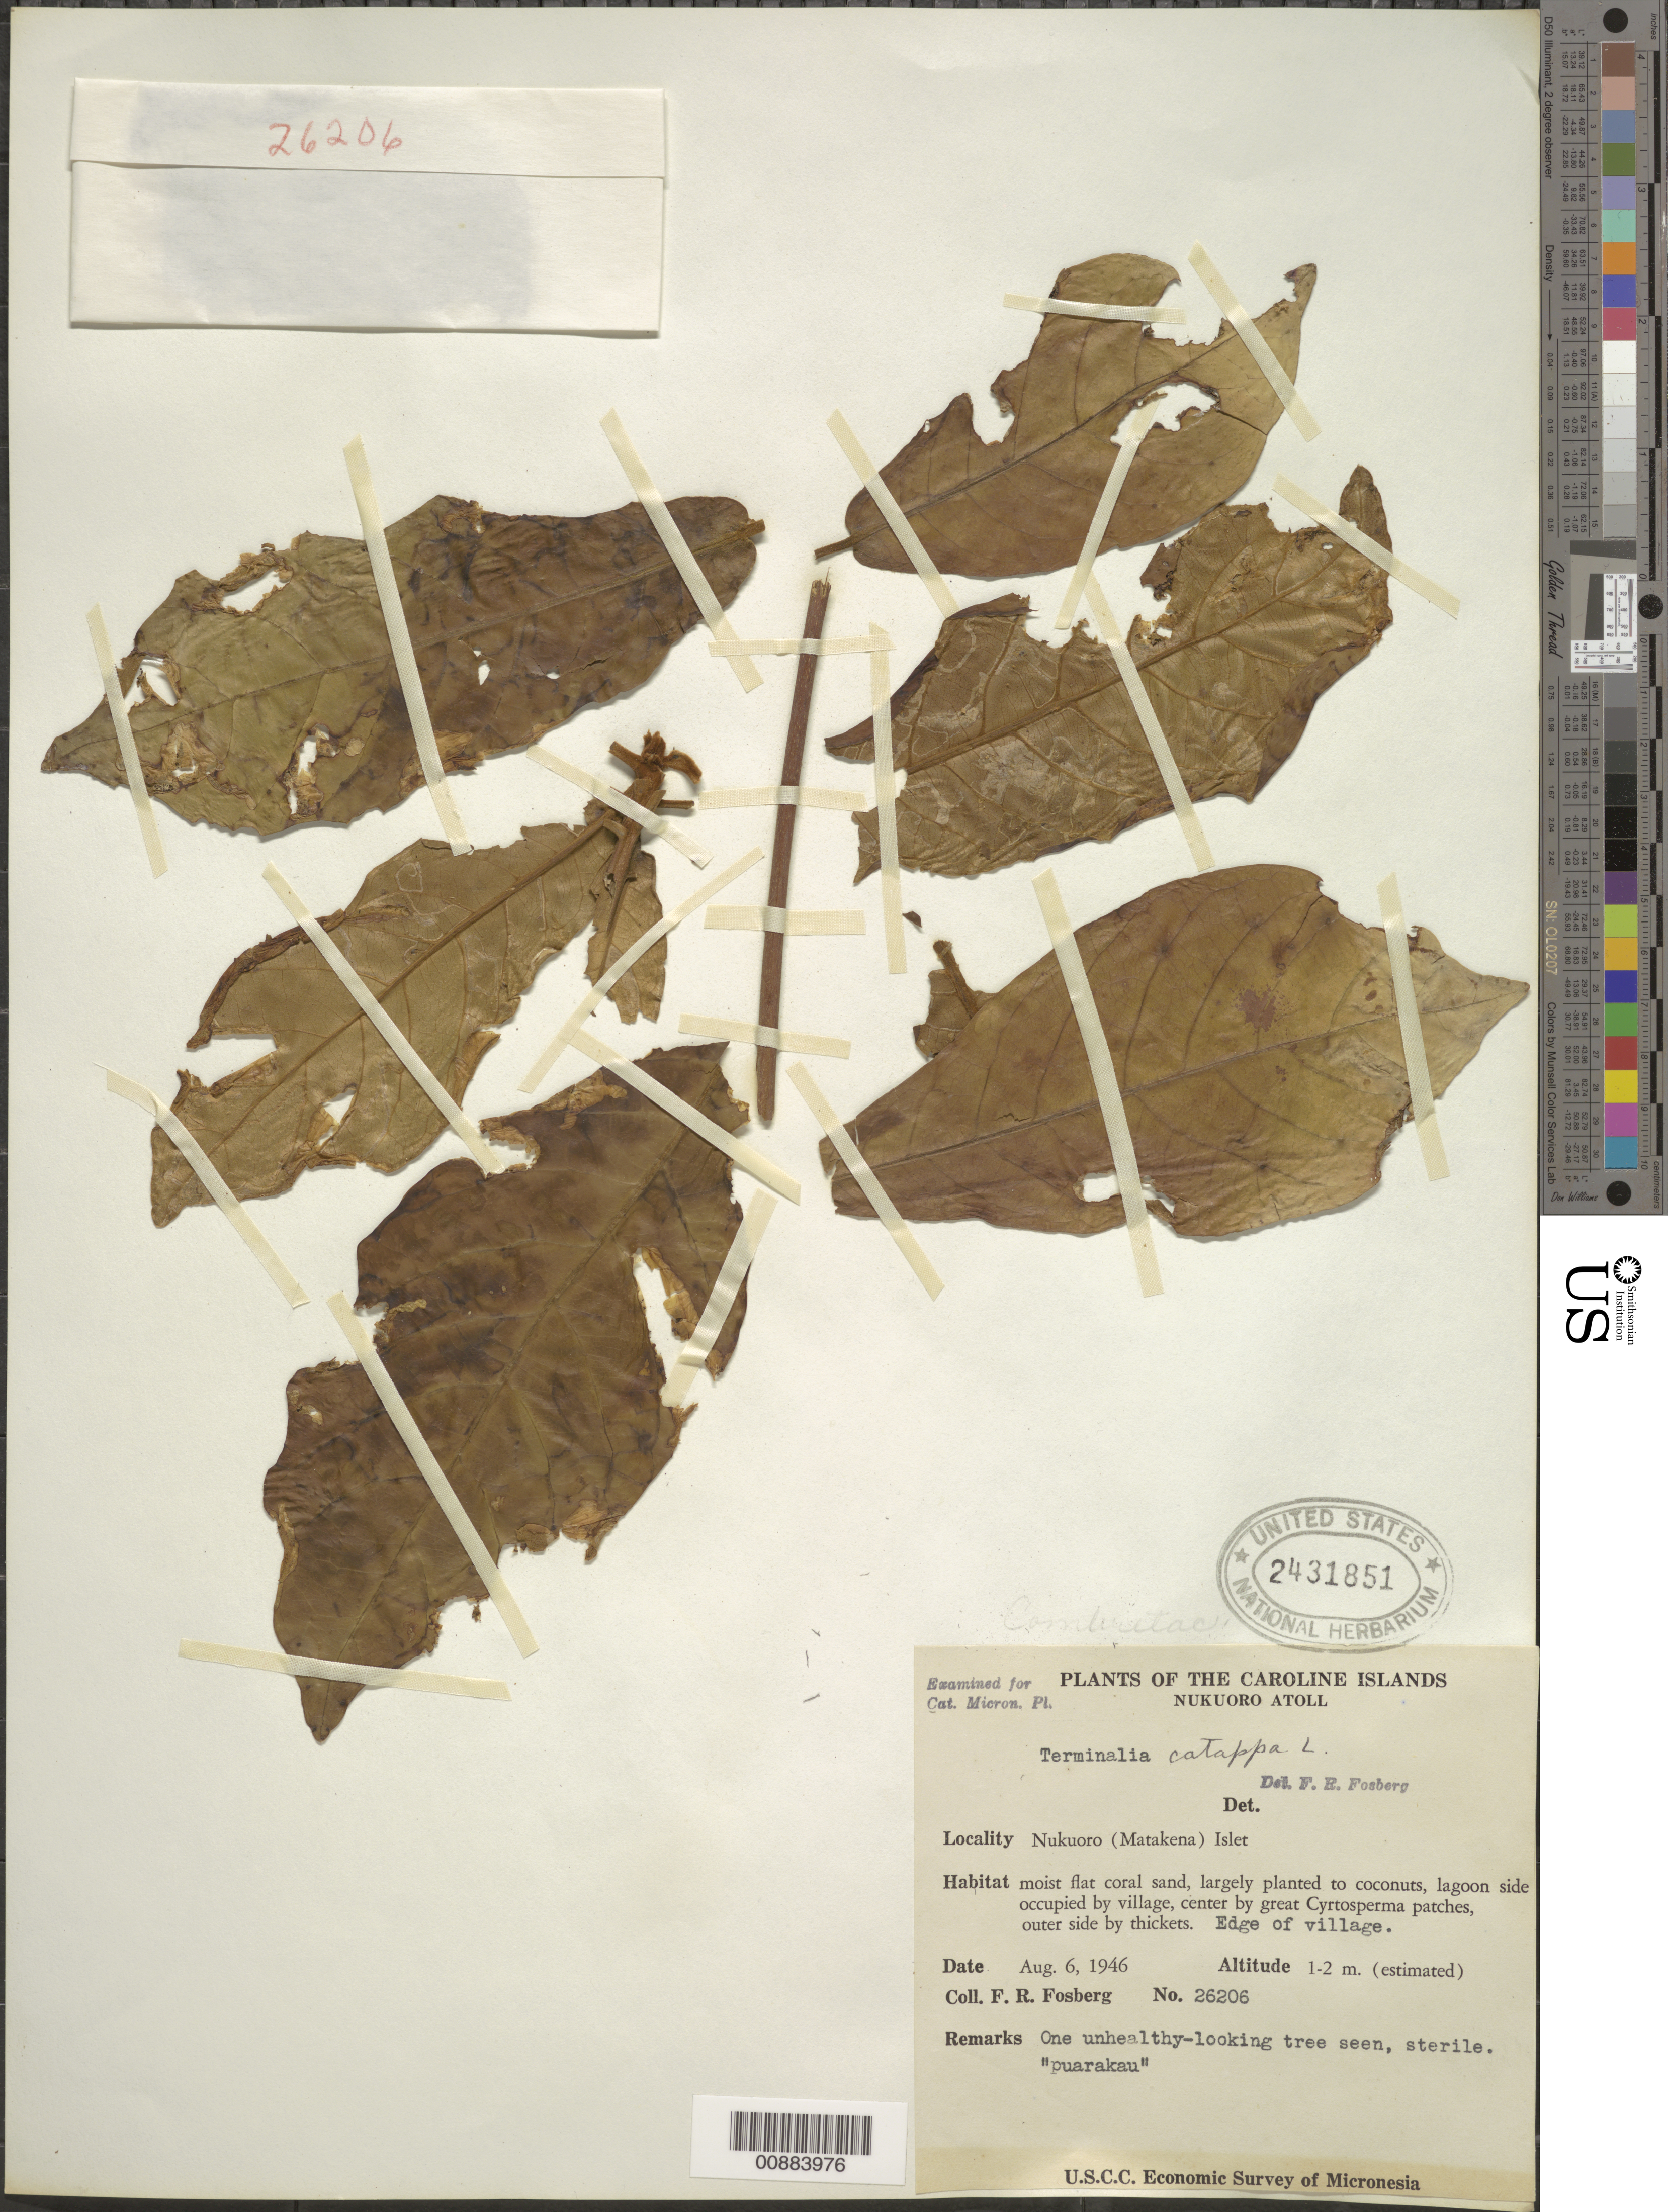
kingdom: Plantae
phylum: Tracheophyta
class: Magnoliopsida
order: Myrtales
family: Combretaceae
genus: Terminalia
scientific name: Terminalia catappa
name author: L.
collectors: F. R. Fosberg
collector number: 26206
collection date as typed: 06 Aug 1946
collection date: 1946-08-06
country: Micronesia, Federated States of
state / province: Pohnpei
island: Nukuoro Atoll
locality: Nukuoro (Matakena) Islet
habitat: moist flat coral sand, largely planted to coconuts, lagoon side occupied by village, center by great Cyrtosperma patches, outer side by thickets. Edge of village.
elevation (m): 1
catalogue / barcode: US 2431851